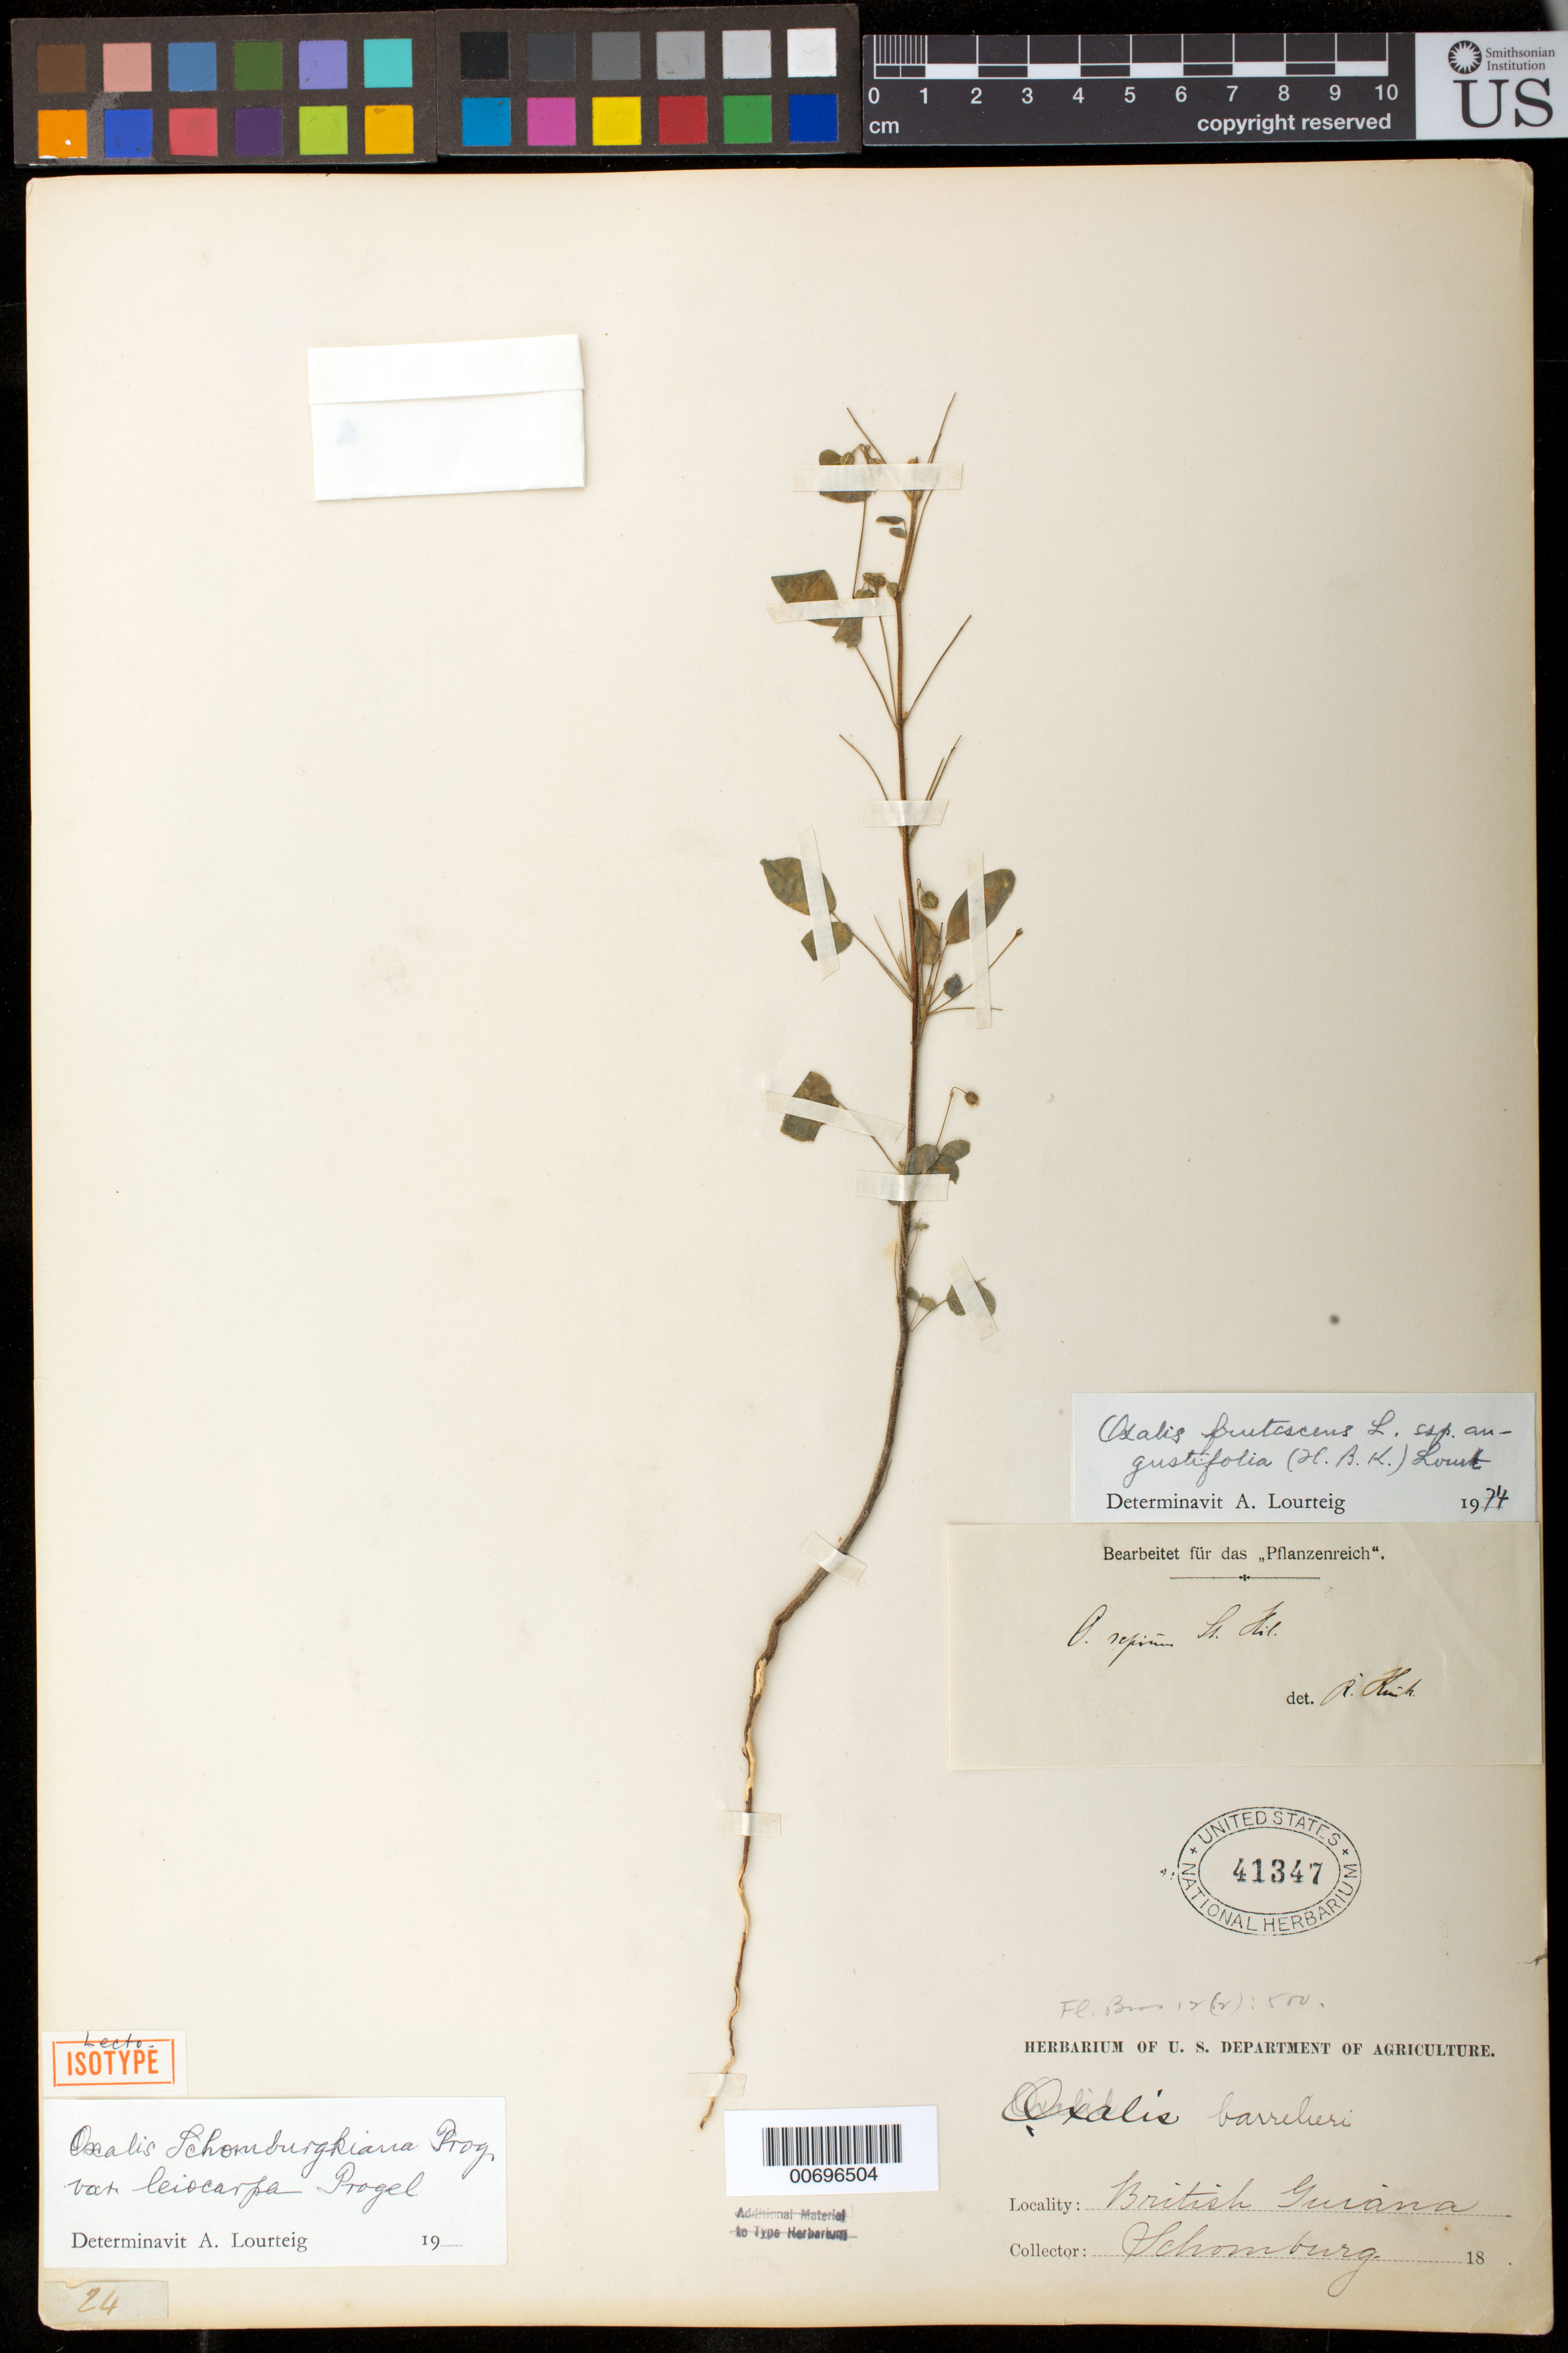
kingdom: Plantae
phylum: Tracheophyta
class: Magnoliopsida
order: Oxalidales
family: Oxalidaceae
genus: Oxalis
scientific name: Oxalis schomburgkiana var. leiocarpa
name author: Progel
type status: Type Collection; Isosyntype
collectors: M. R. Schomburgk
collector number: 24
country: Guyana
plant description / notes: Protologue, "Guyana gallica". Oxalis schomburgkiana Progel was described with 2 varieties (var. lasiocarpa, var. leiocarpa), with neither indicated as typical variety; types of the varieties are also (syn) types of the species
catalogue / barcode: US 41347